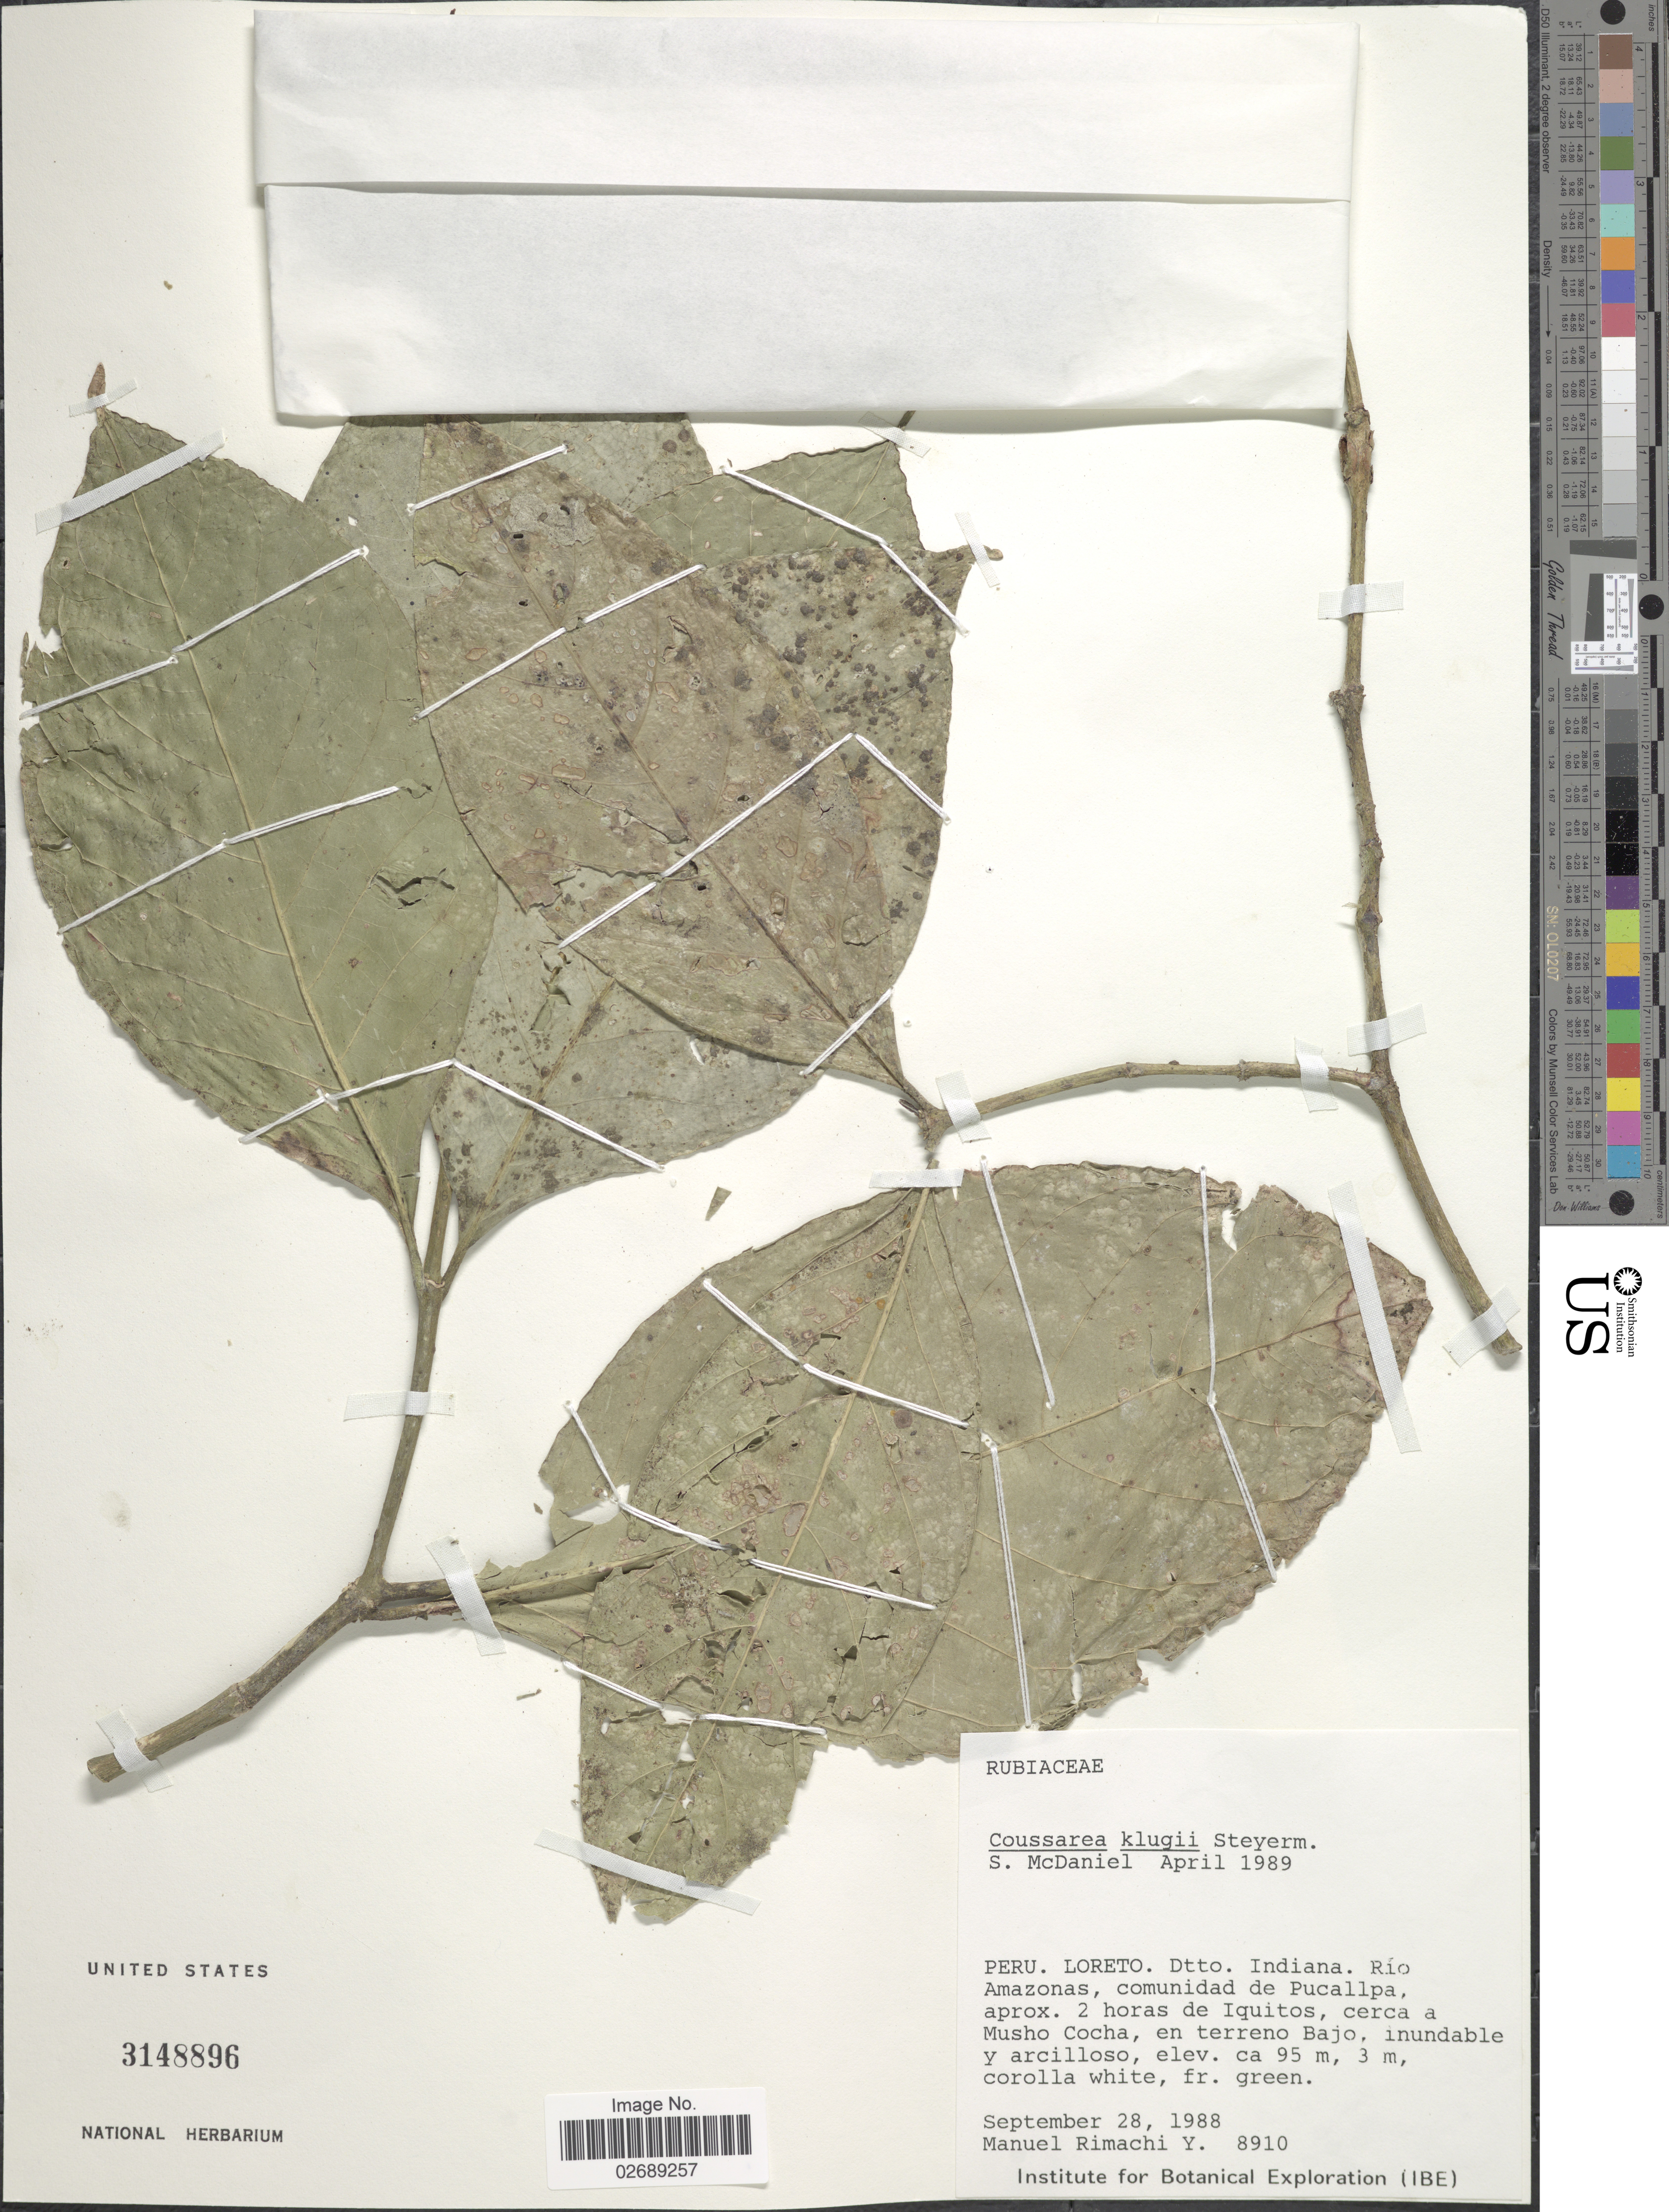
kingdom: Plantae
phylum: Tracheophyta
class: Magnoliopsida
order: Gentianales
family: Rubiaceae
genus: Coussarea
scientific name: Coussarea klugii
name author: Steyerm.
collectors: M. Rimachi Y.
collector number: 8910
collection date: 1988-09-28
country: Peru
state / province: Loreto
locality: Dtto. Indiana. Rio Amazonas, comunidad de Pucallpa, aprox. 2 horas de Iquitos, cerca a Musho Cocha, en terreno Bajo, inundable y arcilloso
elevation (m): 95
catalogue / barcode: US 3148896